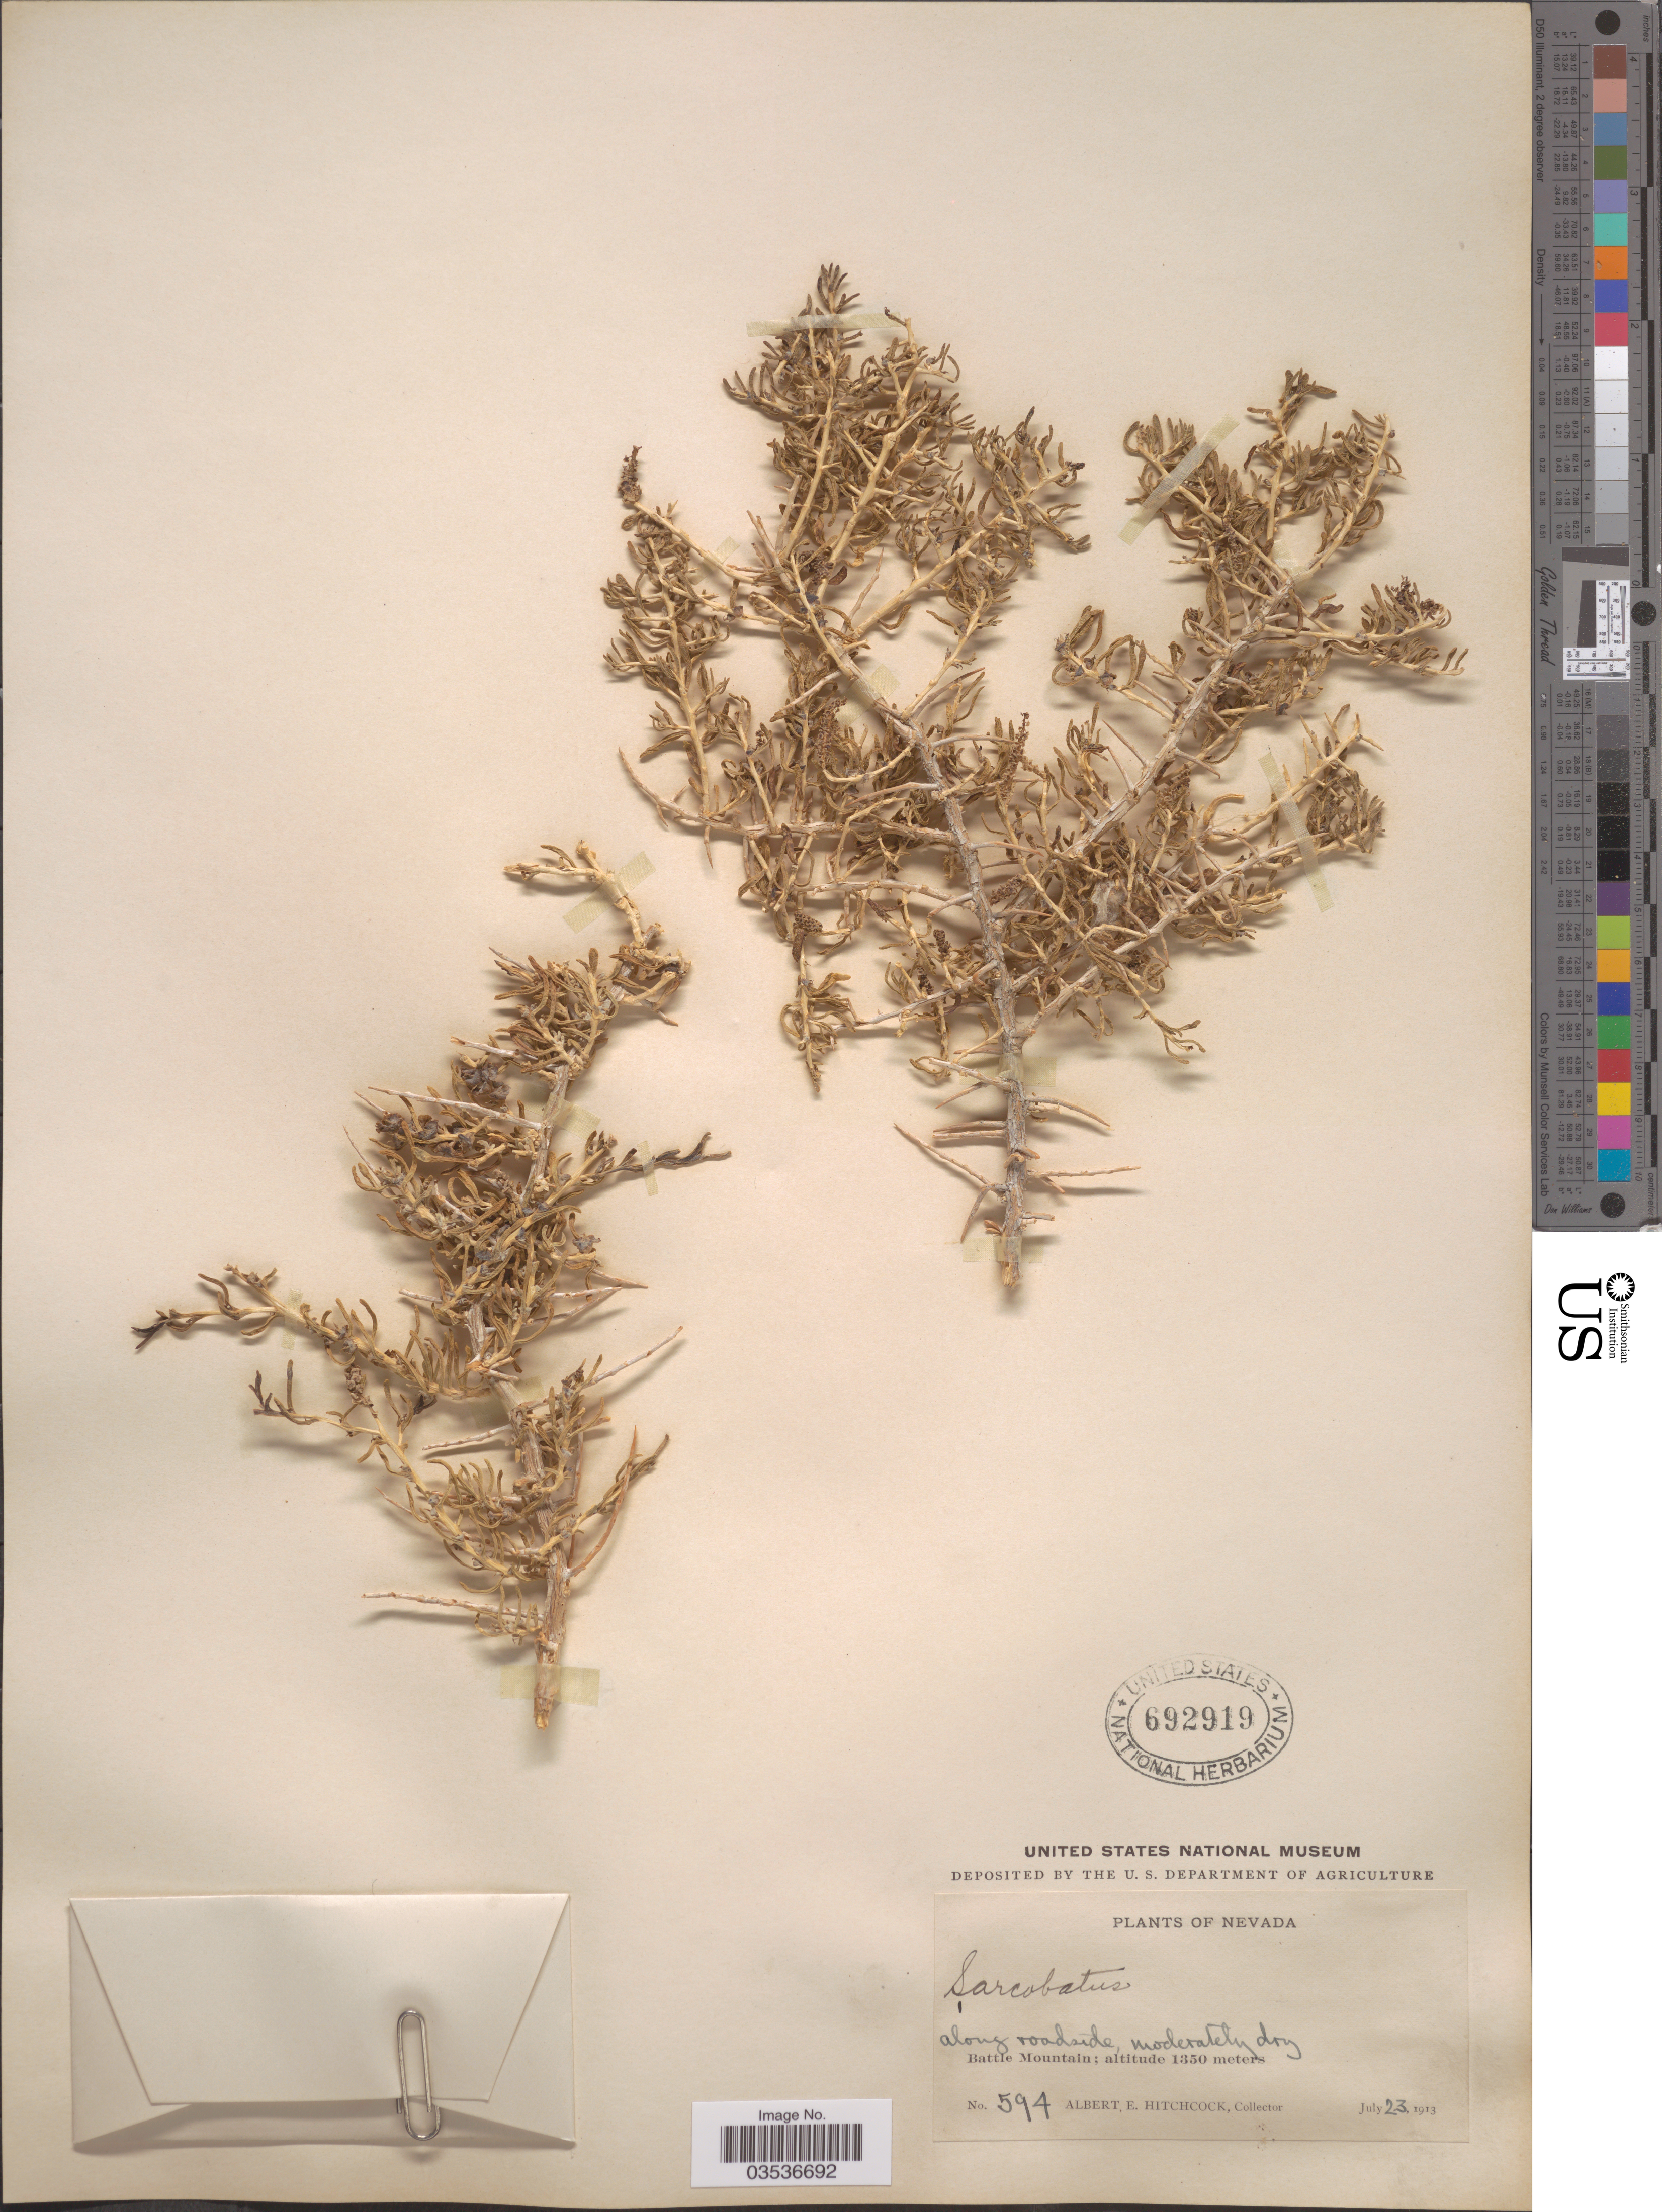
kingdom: Plantae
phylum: Tracheophyta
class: Magnoliopsida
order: Caryophyllales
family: Sarcobataceae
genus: Sarcobatus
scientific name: Sarcobatus vermiculatus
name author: (Hook.) Torr.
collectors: A. Hitchcock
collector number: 594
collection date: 1913-07-23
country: United States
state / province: Nevada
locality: Battle Mountain.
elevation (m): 1350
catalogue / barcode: US 692919